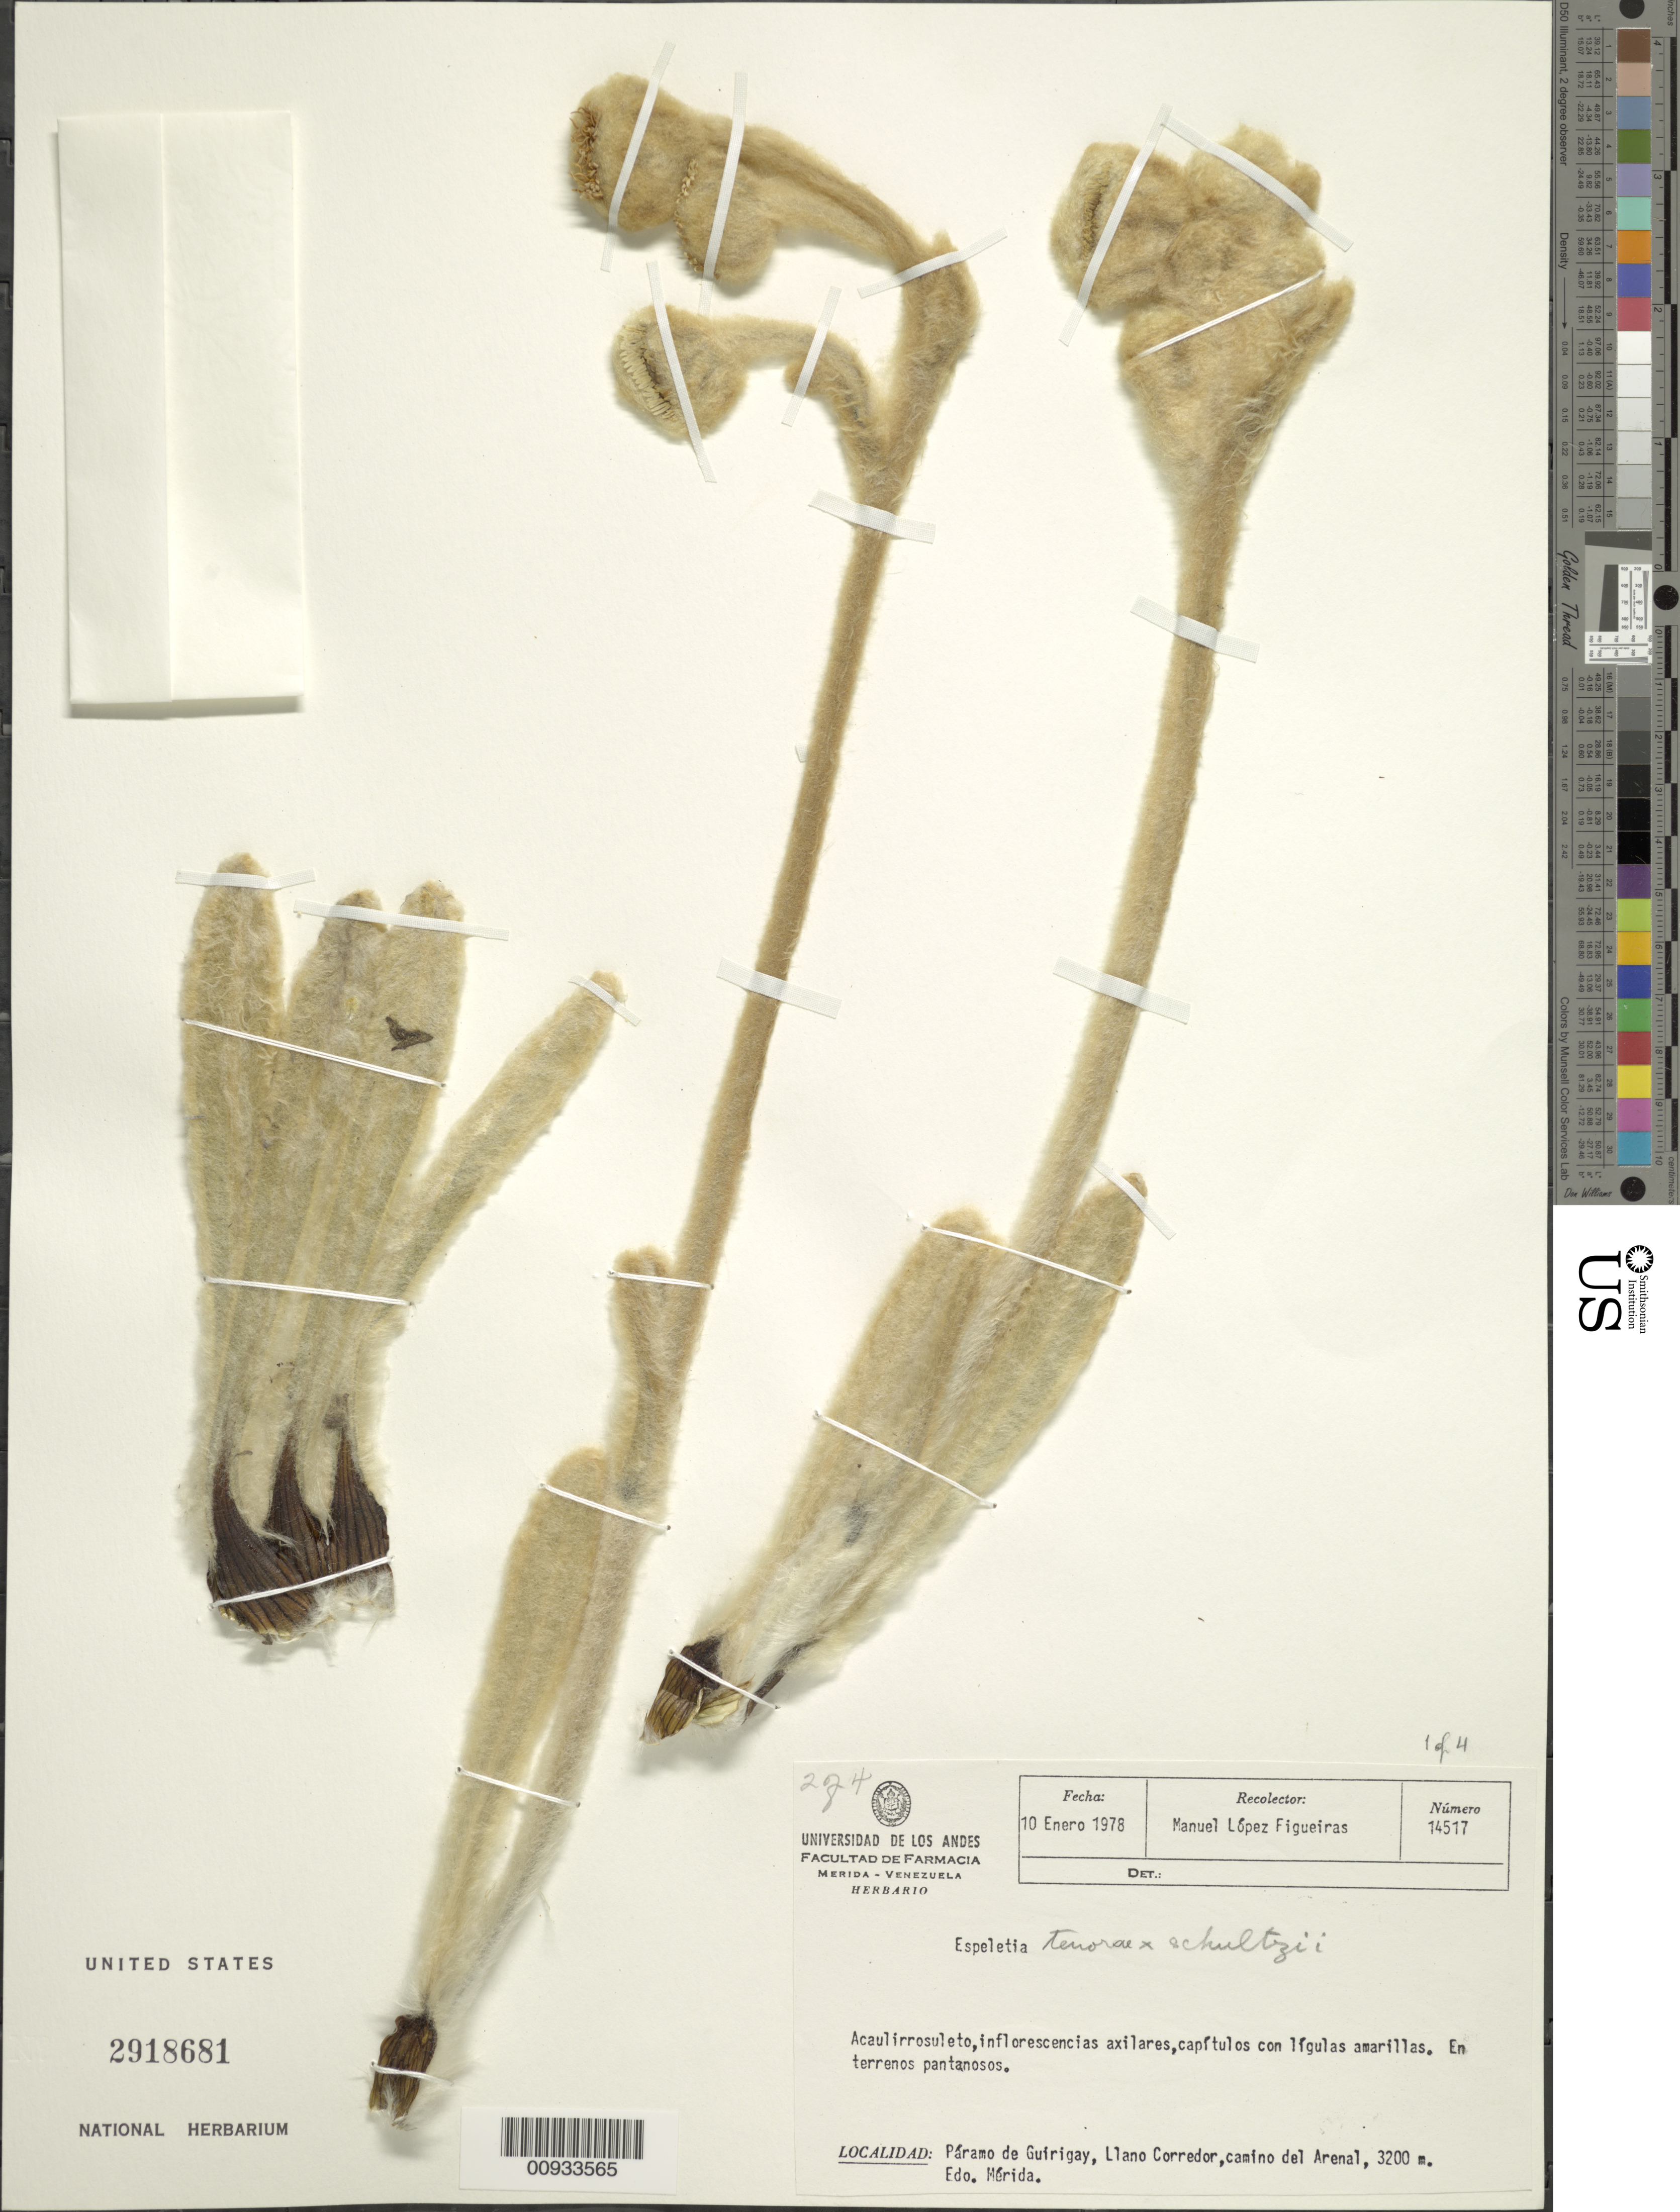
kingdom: Plantae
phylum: Tracheophyta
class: Magnoliopsida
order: Asterales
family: Asteraceae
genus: Espeletia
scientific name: Espeletia schultzii x E. tenorae Aristeg.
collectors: M. López Figueiras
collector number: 14517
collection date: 1978-01-10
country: Venezuela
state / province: Mérida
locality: Paramo de Guirigay, Llano Corredor, camino del Arenal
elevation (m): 3200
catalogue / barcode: US 2918681